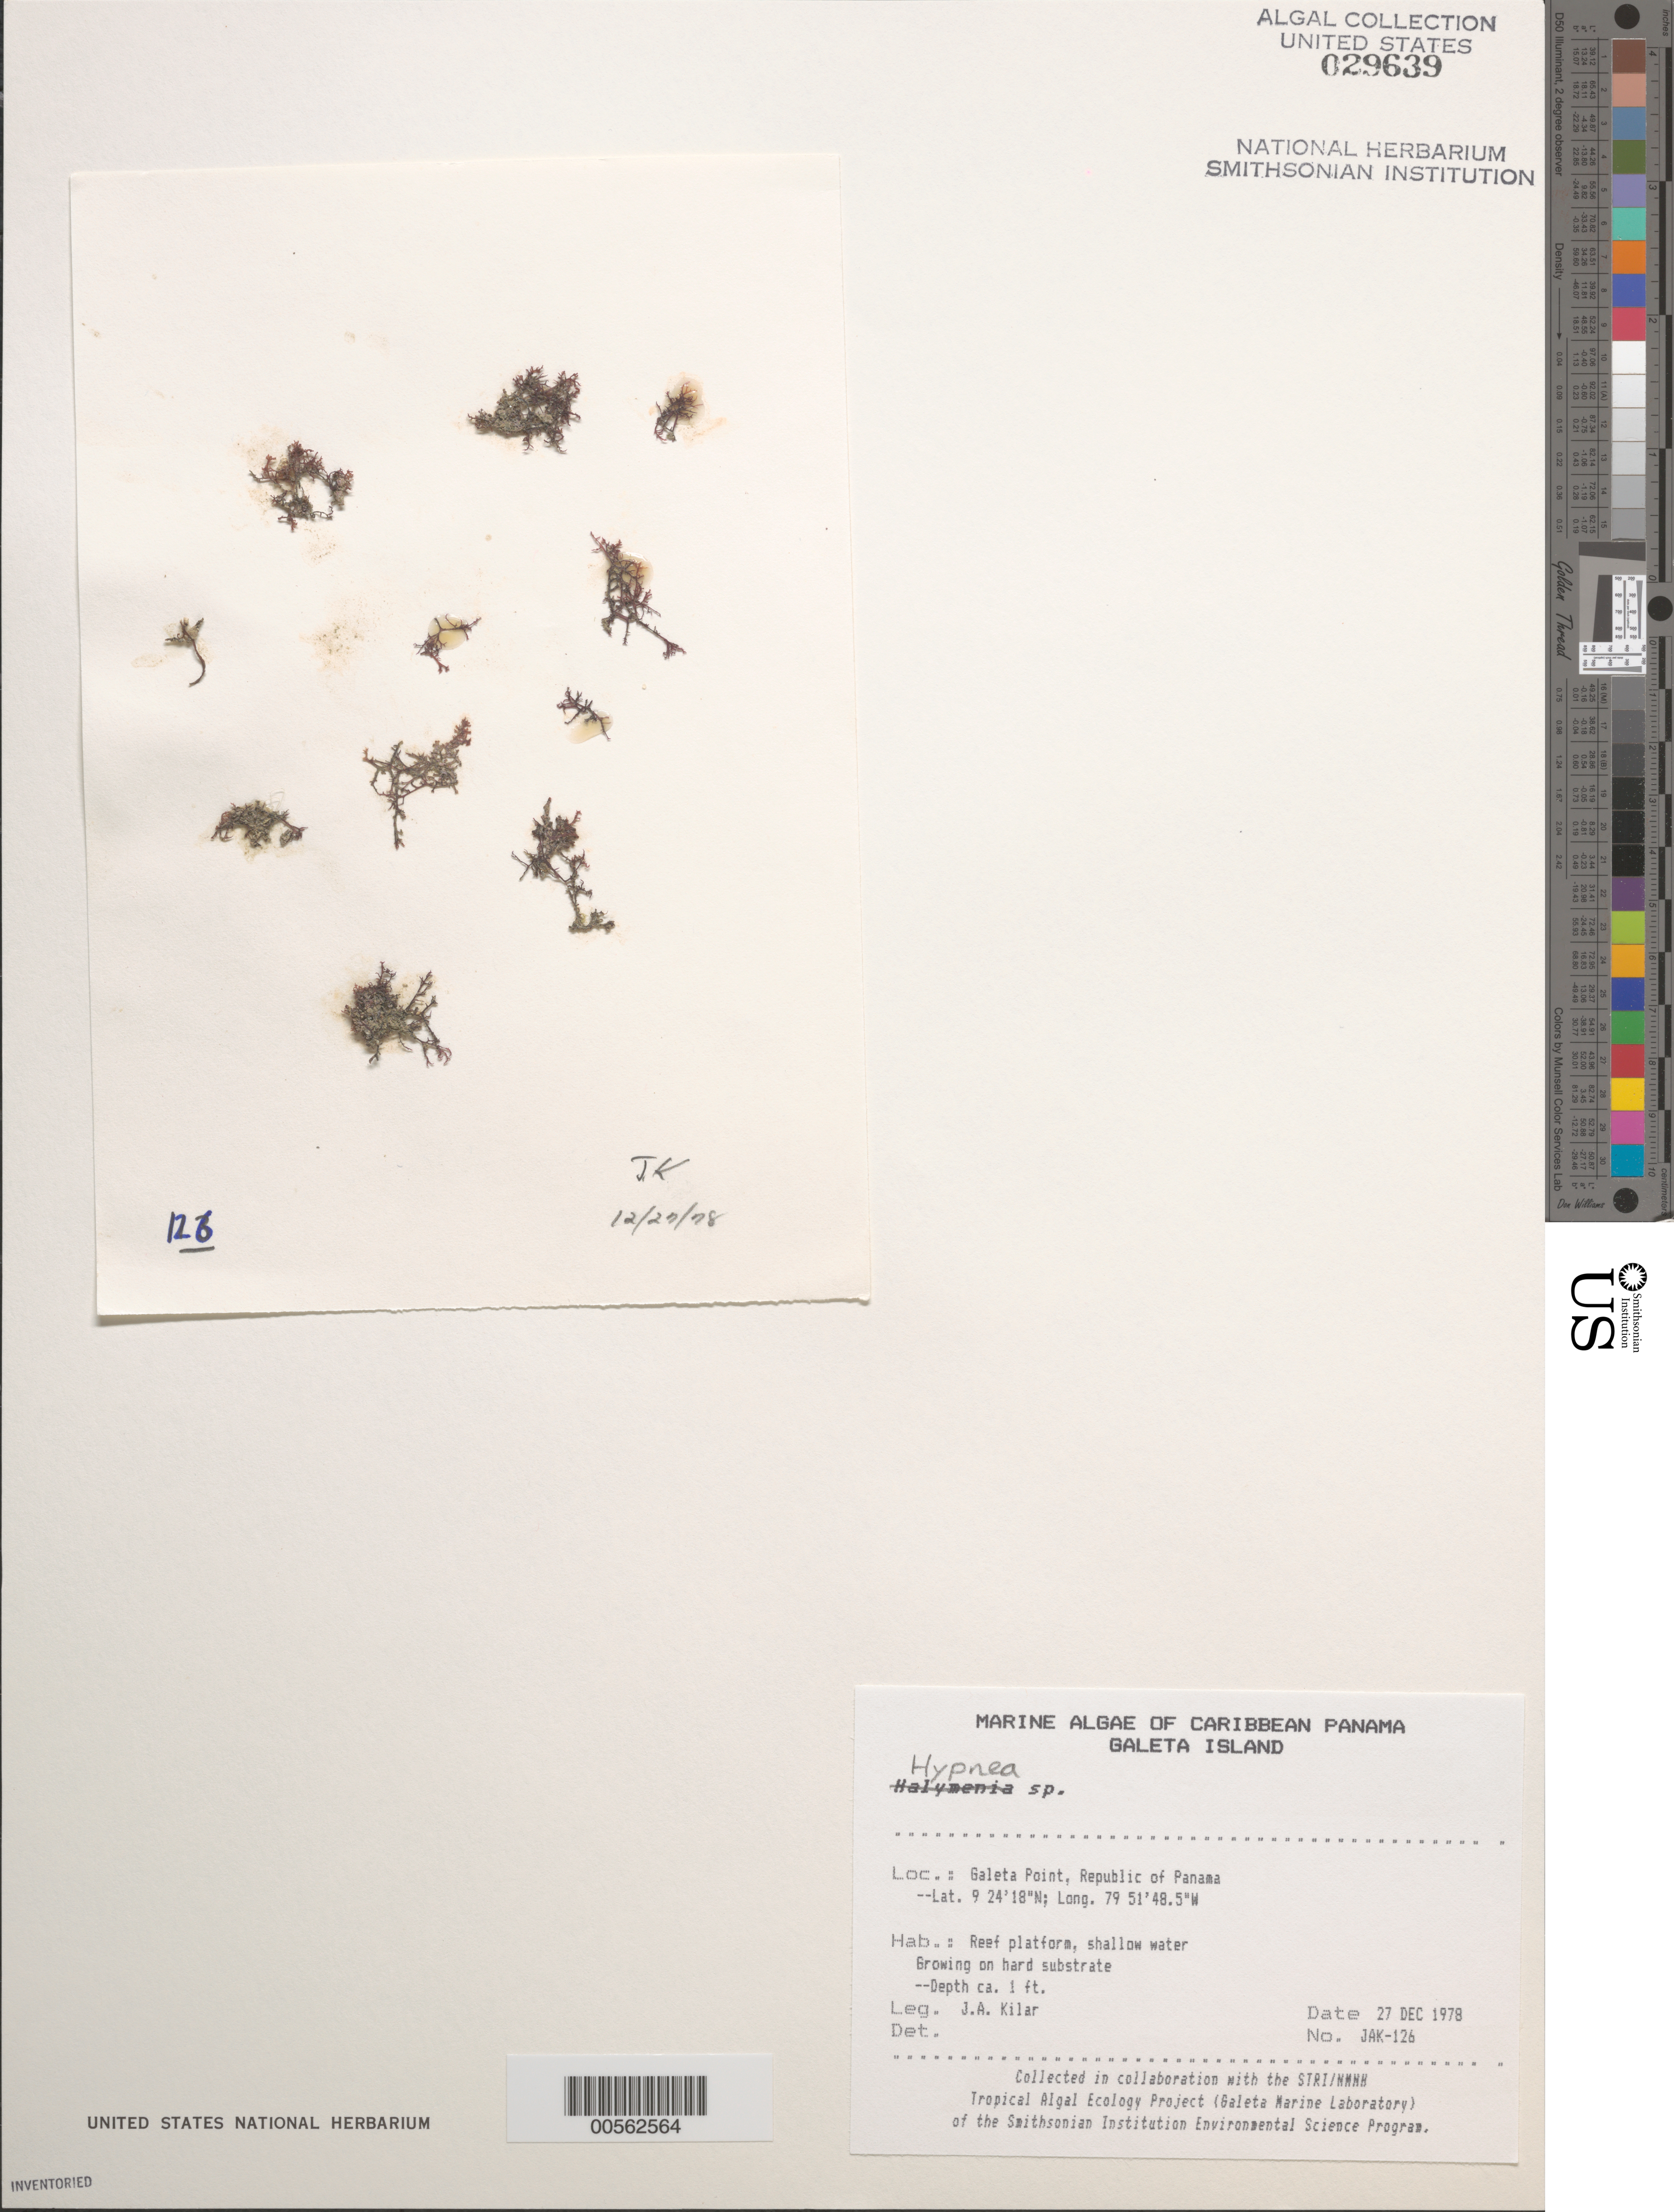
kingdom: Plantae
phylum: Rhodophyta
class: Florideophyceae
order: Gigartinales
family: Cystocloniaceae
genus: Hypnea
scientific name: Hypnea sp.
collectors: J. A. Kilar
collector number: JAK-126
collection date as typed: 27 Dec 1978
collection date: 1978-12-27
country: Panama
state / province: Colón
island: Galeta Island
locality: Galeta Point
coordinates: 9 24' 18" N, 79 51' 48.5" W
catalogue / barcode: US 29639